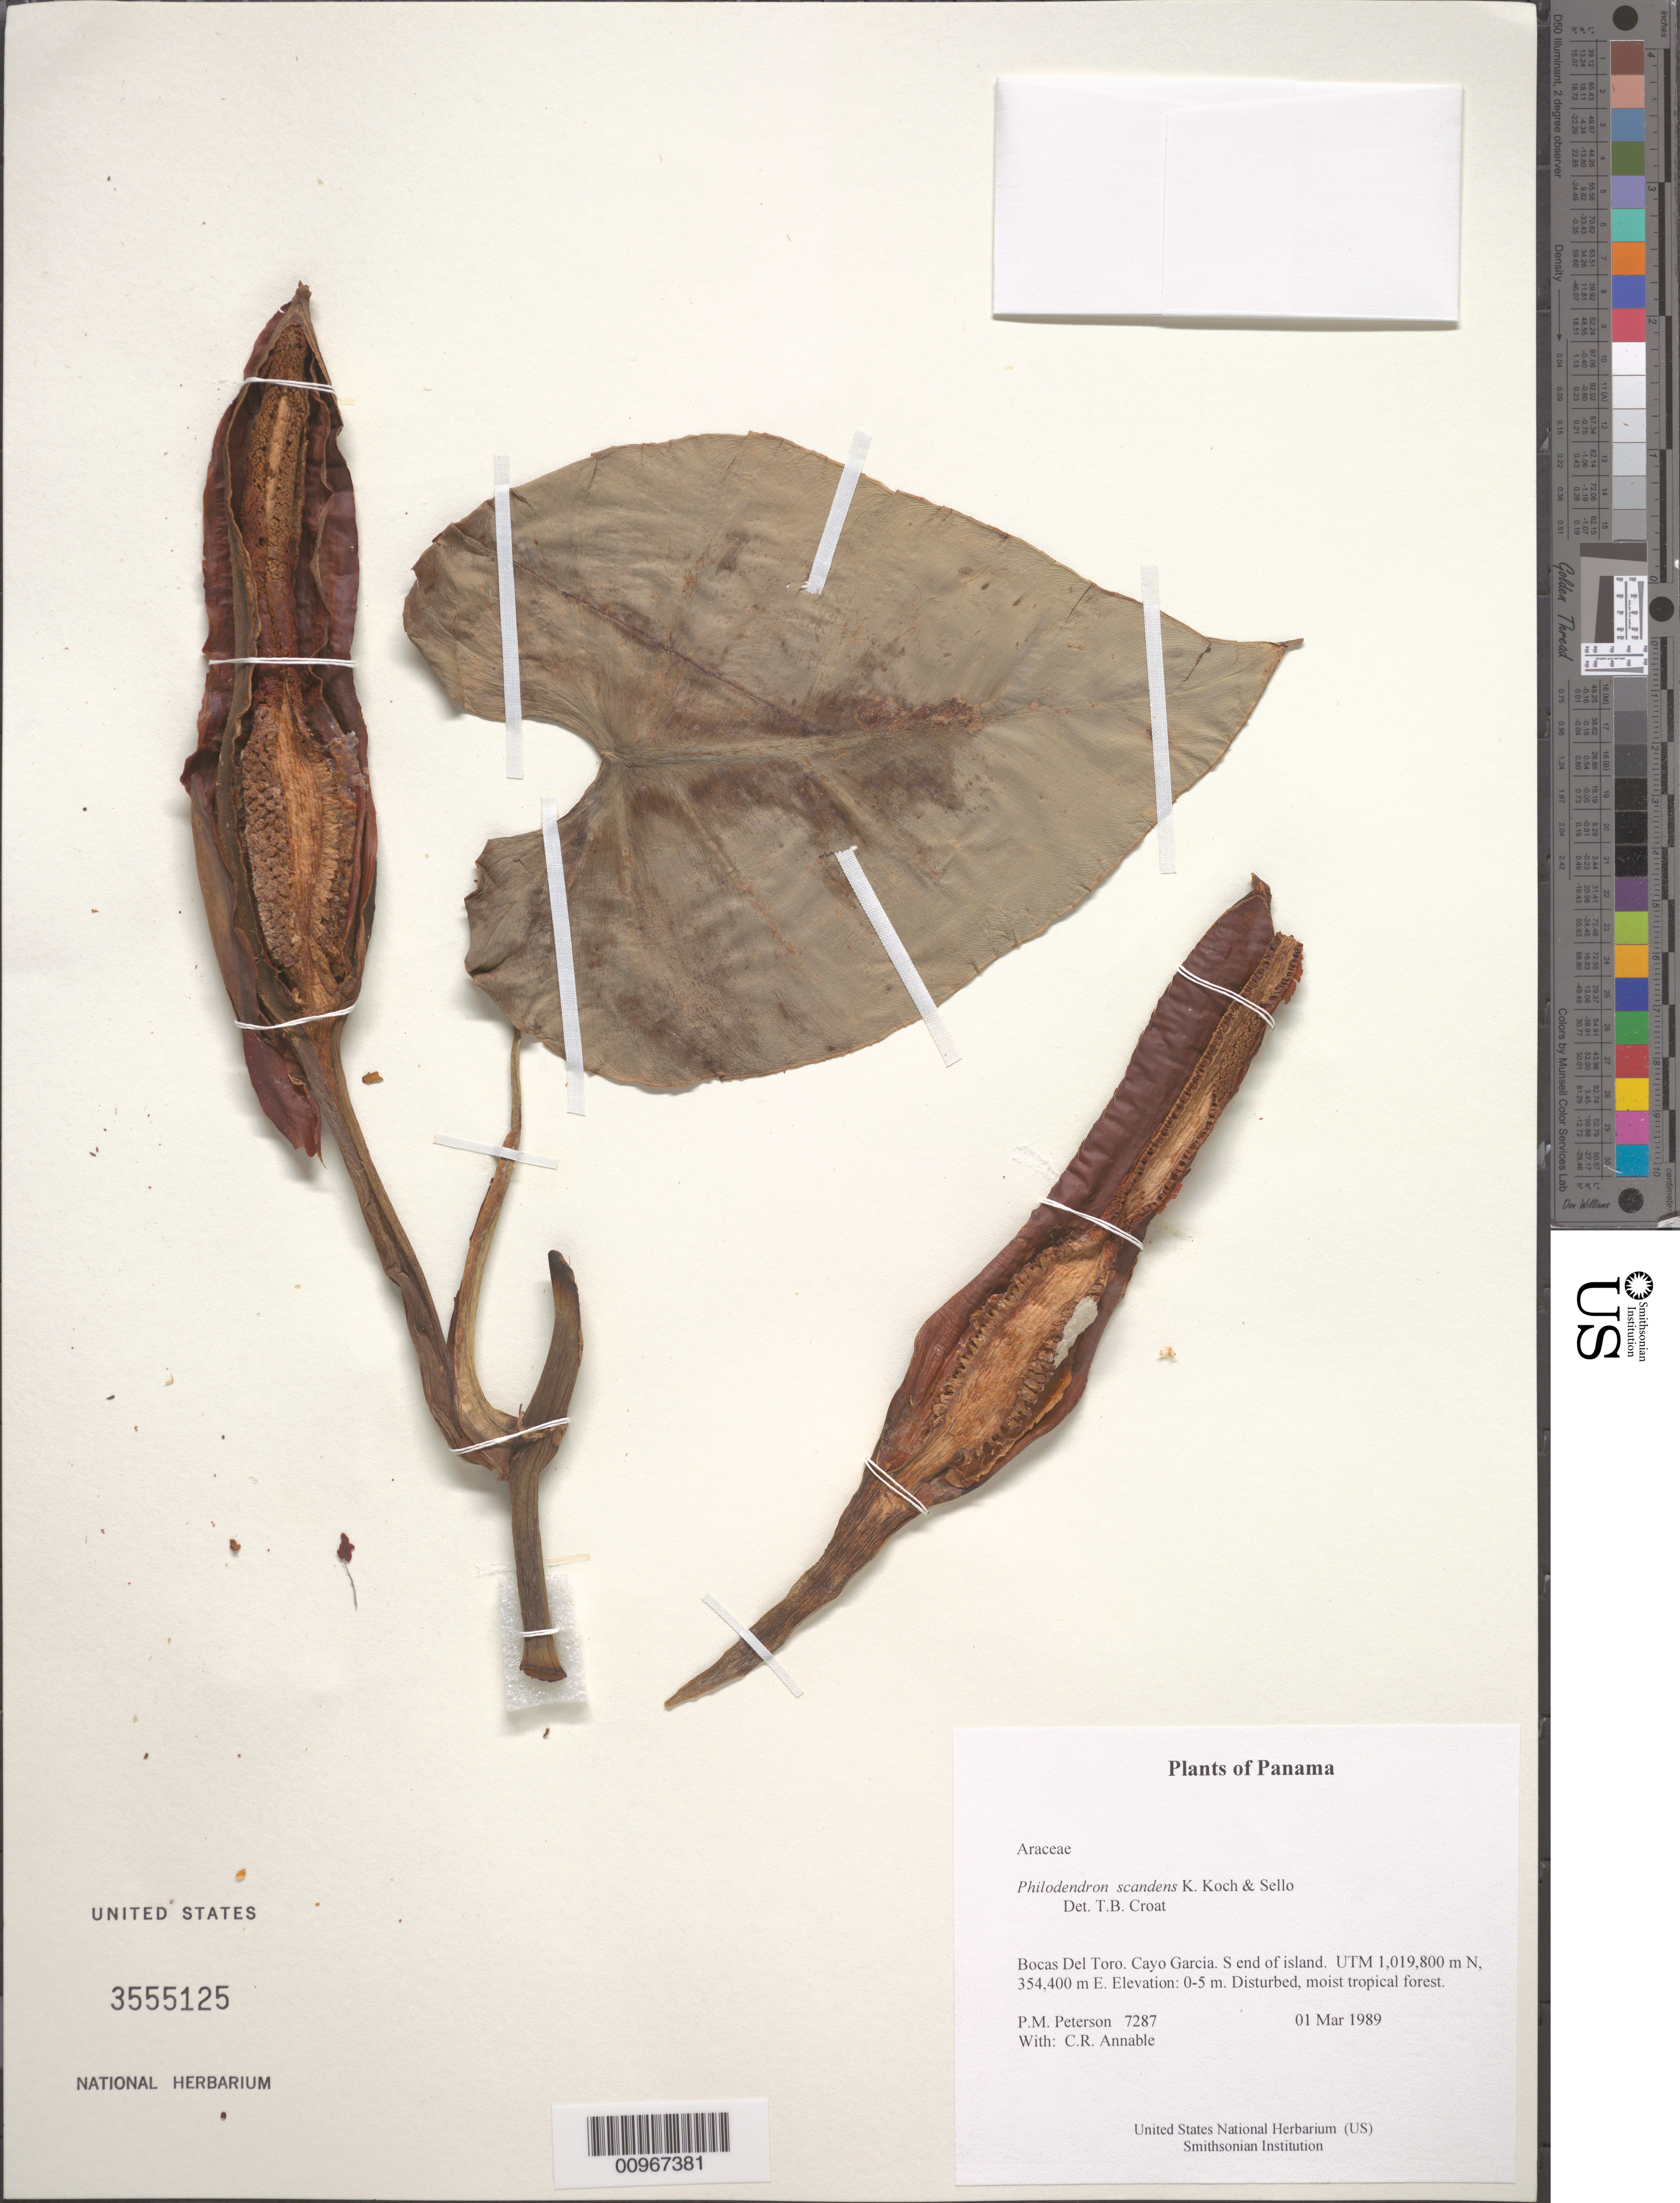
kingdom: Plantae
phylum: Tracheophyta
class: Liliopsida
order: Alismatales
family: Araceae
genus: Philodendron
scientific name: Philodendron scandens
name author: K. Koch & Sello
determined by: Croat, Thomas B., Missouri Botanical Garden (MO)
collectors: P. M. Peterson & C. R. Annable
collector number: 07287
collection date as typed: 01 Mar 1989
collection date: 1989-03-01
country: Panama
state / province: Bocas del Toro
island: Cayo Garcia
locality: S end of island. UTM 1,019,800 m N, 354,400 m E.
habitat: Disturbed, moist tropical forest.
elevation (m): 0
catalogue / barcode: US 3555125